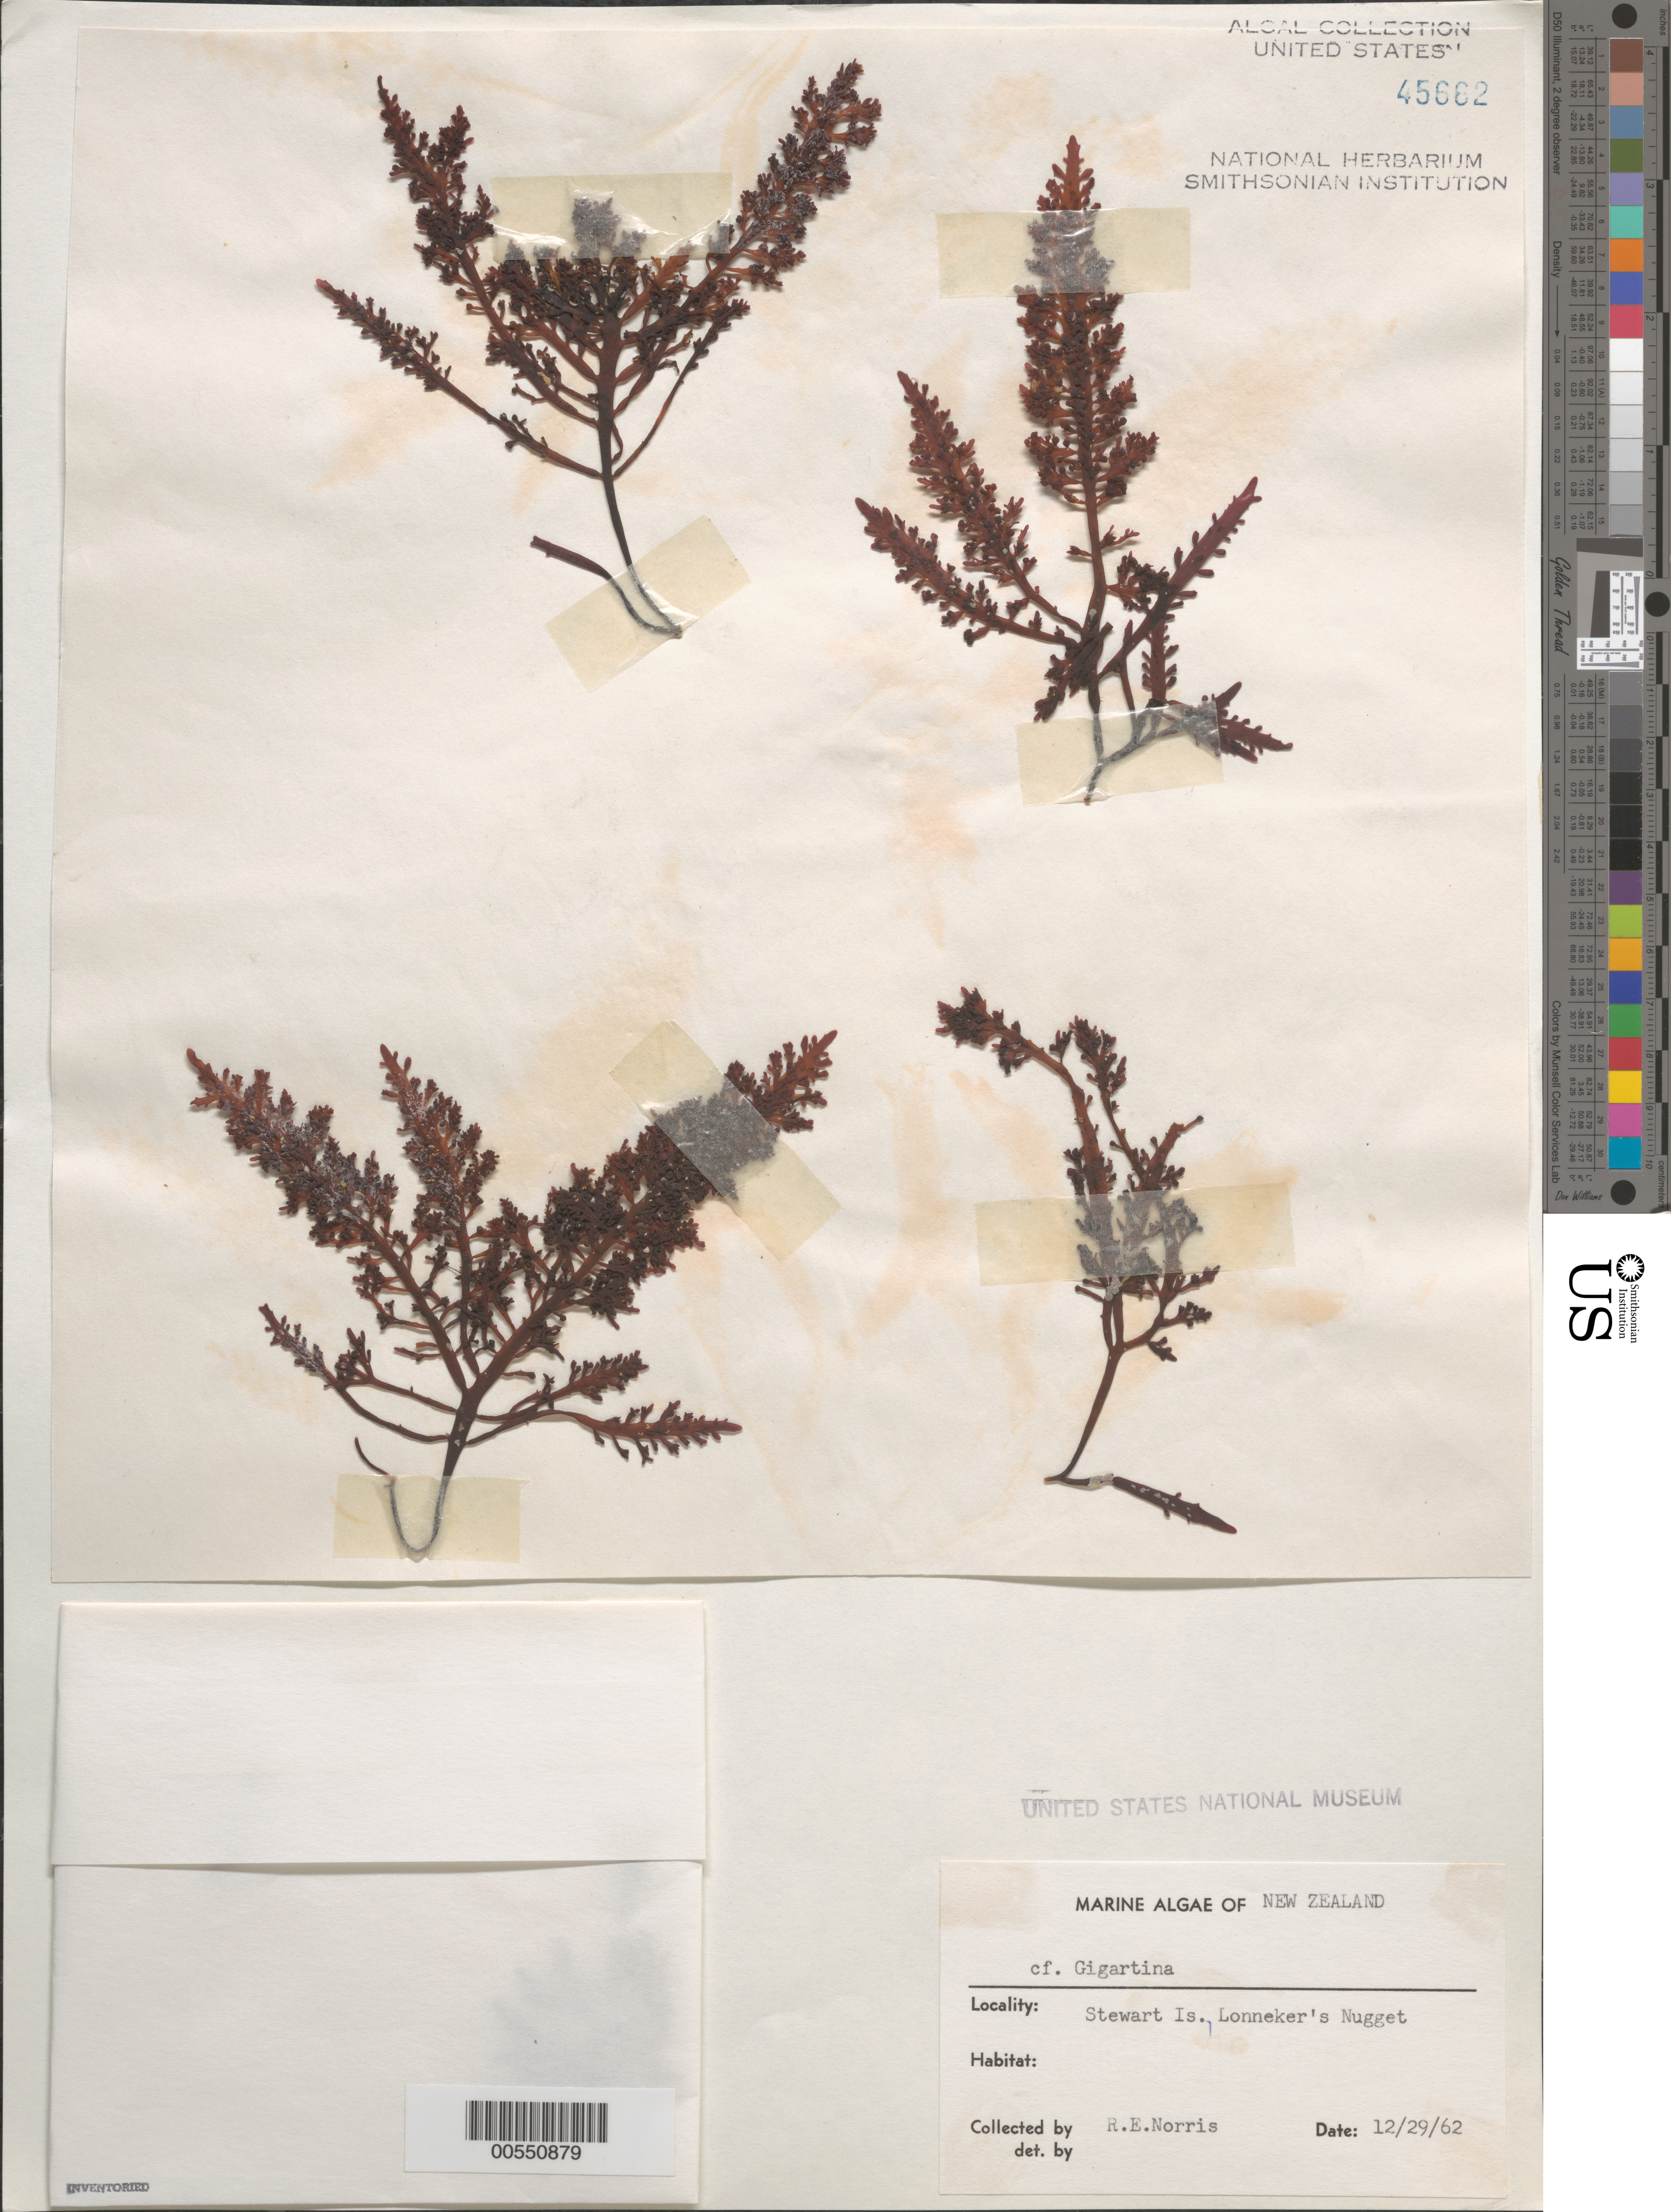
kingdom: Plantae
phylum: Rhodophyta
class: Florideophyceae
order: Gigartinales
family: Gigartinaceae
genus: Gigartina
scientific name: Gigartina sp.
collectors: R. E. Norris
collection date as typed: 29 Dec 1962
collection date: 1962-12-29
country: New Zealand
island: Stewart Island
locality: Lonneker's Nugget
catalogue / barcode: US 45662